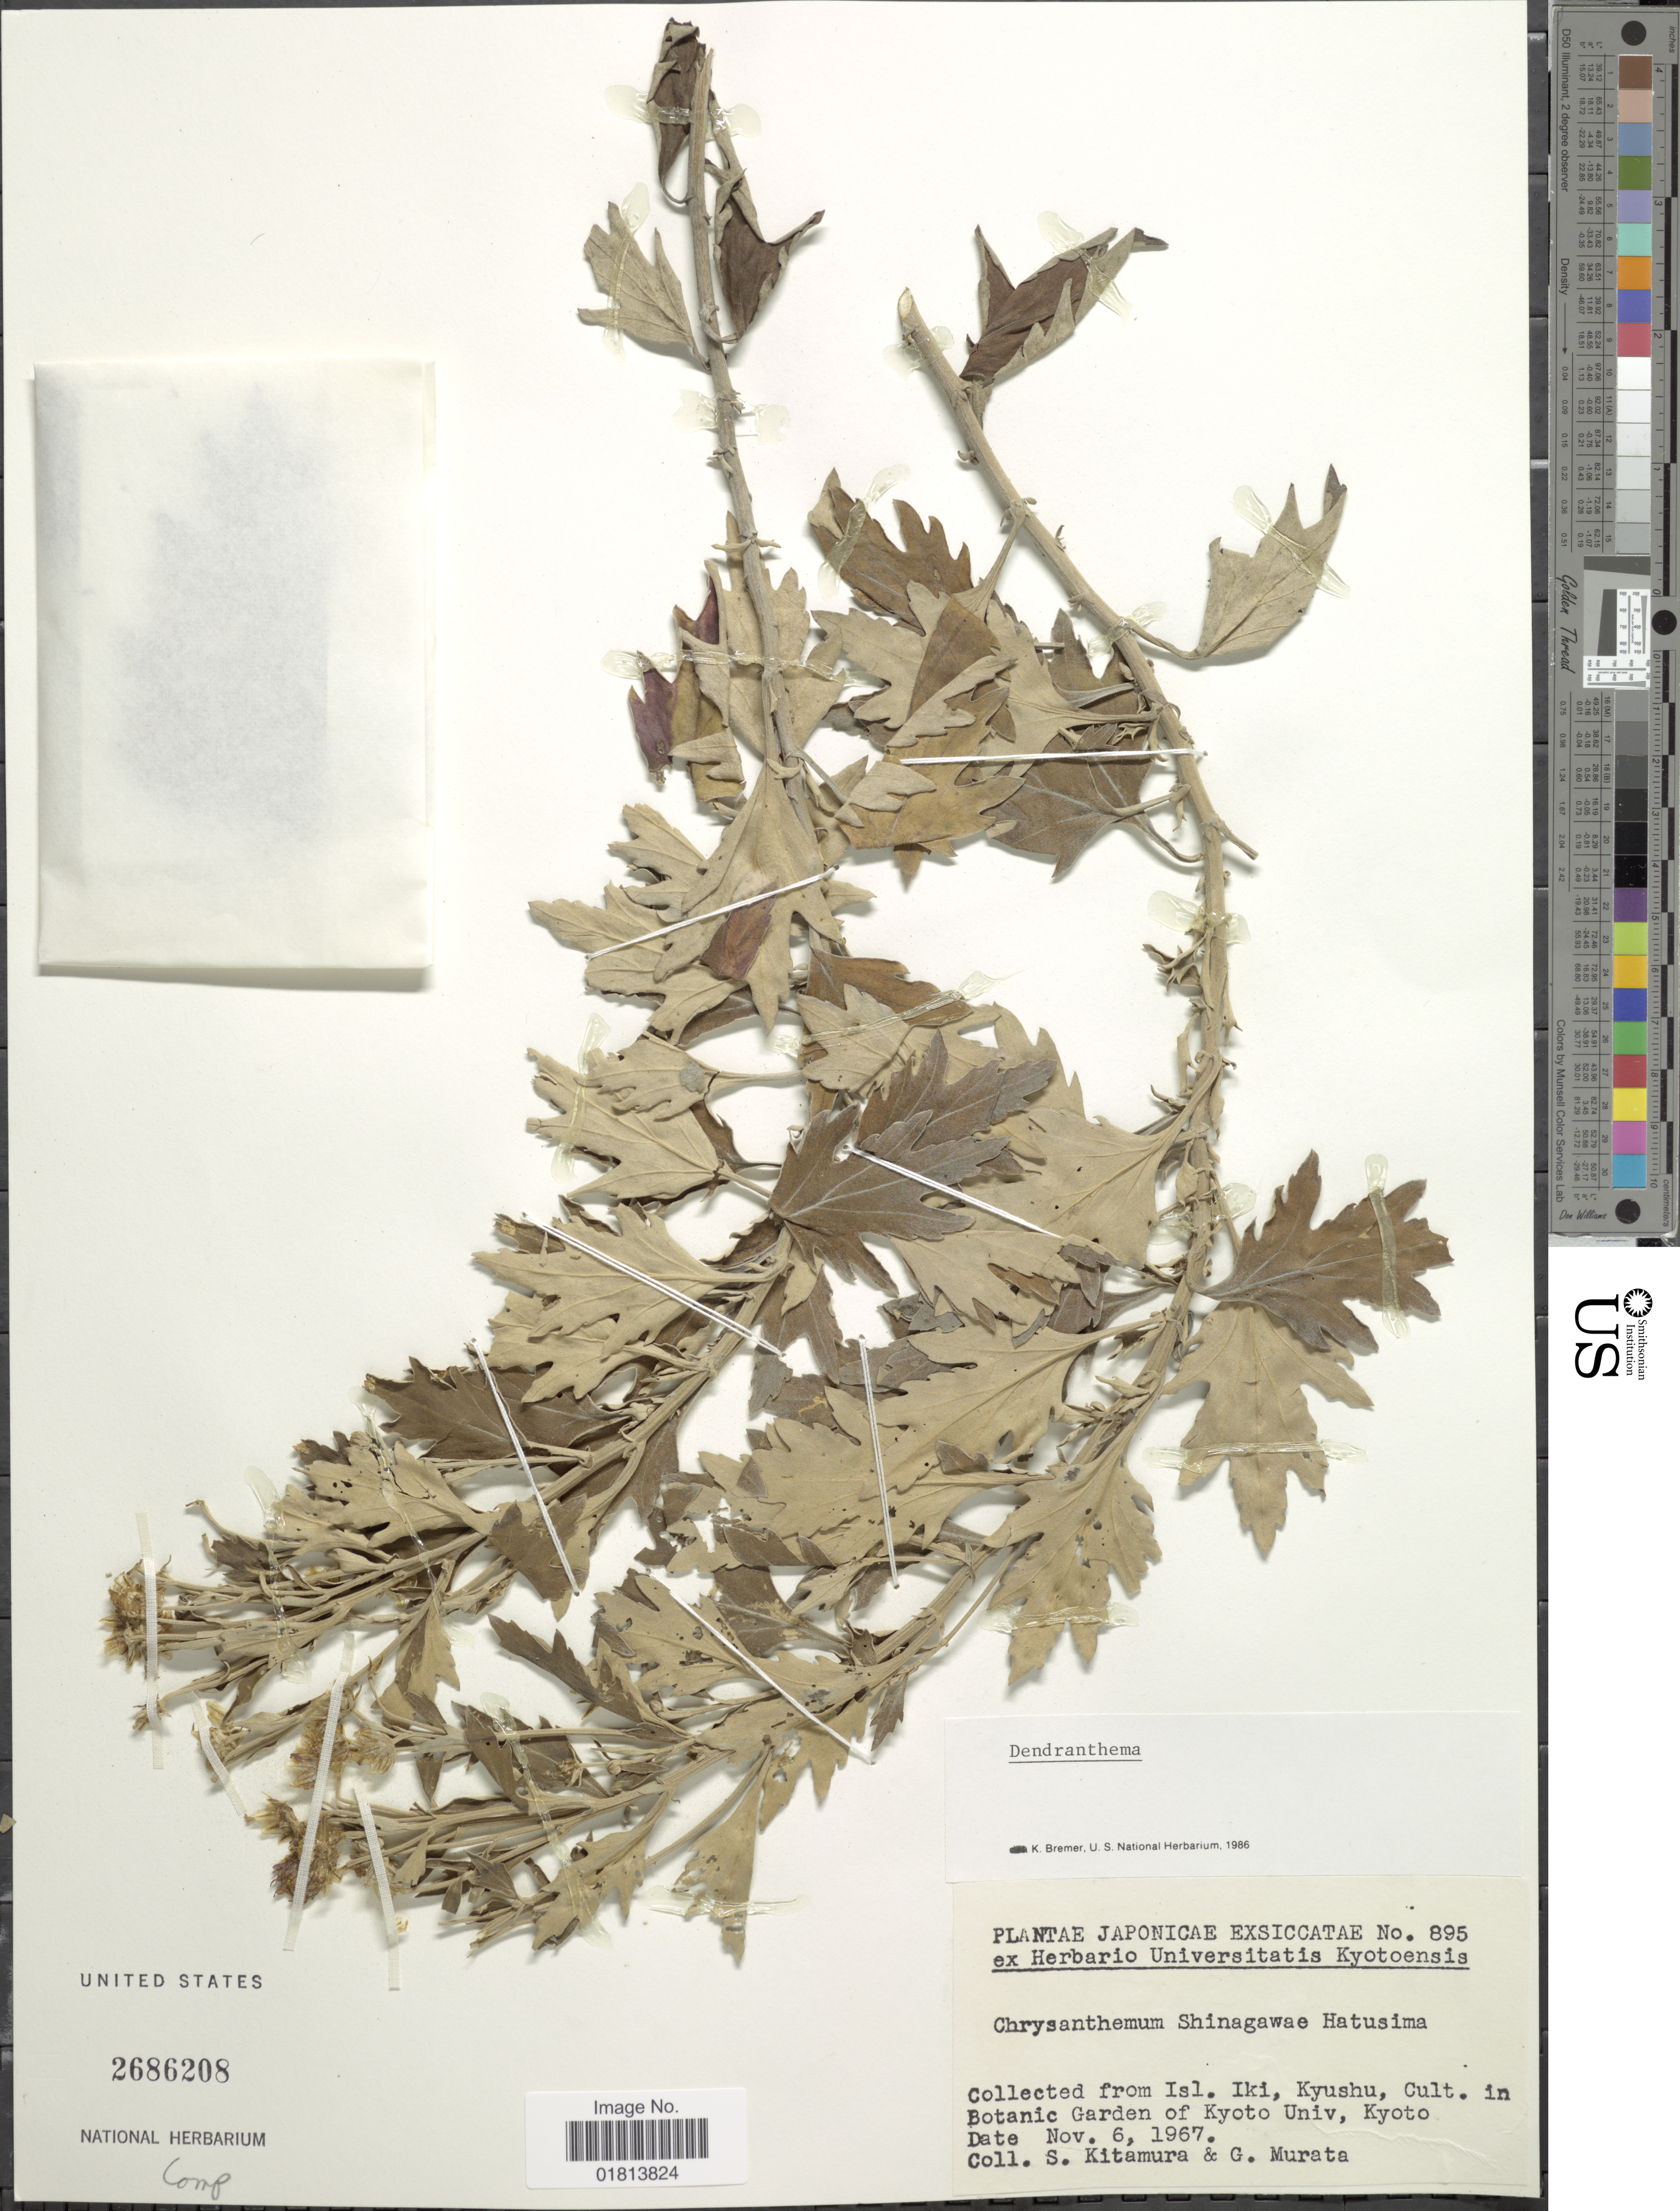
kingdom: Plantae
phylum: Tracheophyta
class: Magnoliopsida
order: Asterales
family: Asteraceae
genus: Dendranthema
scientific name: Dendranthema shinagawae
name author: Hatus.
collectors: S. Kitamura & G. Murata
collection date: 1967-11-06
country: Japan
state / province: Kyoto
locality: From Isl., Iki, Kyushu, Cult. in Botanic Garden of Kyoto Univ, Kyoto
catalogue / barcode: US 2686208